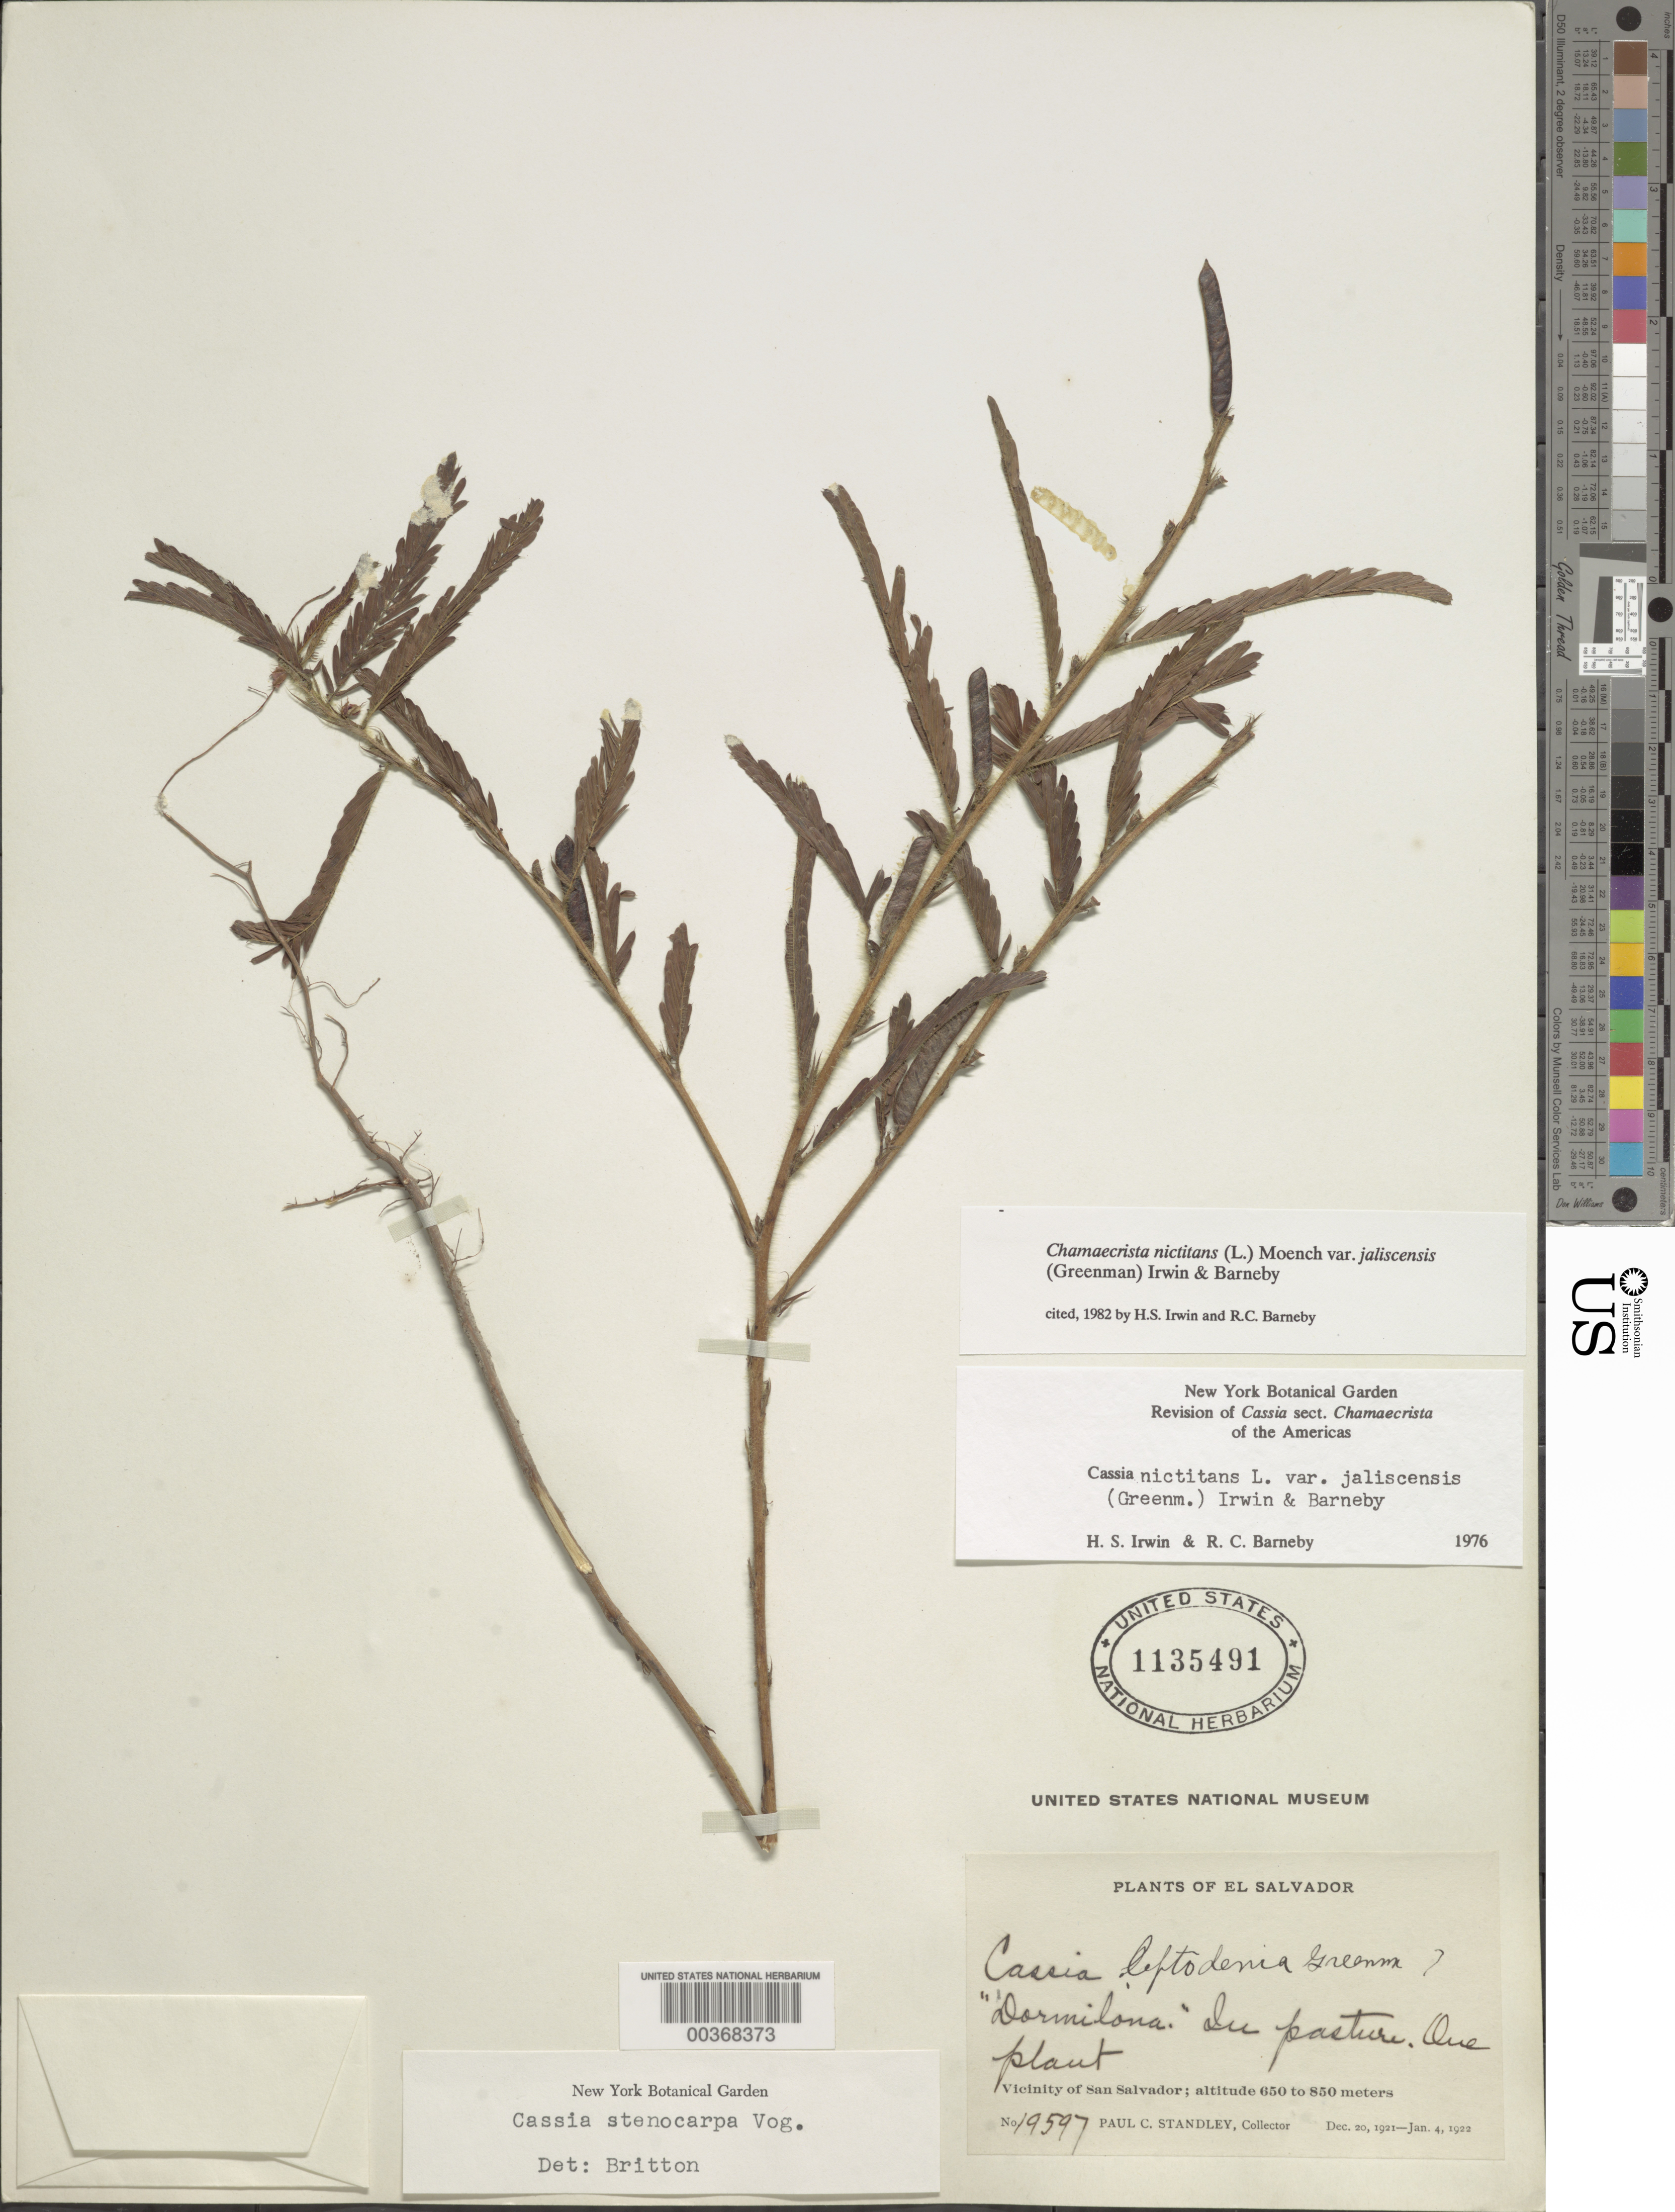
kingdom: Plantae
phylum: Tracheophyta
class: Magnoliopsida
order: Fabales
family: Fabaceae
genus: Chamaecrista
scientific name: Chamaecrista nictitans var. jaliscensis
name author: (Greenm.) H.S. Irwin & Barneby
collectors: P. C. Standley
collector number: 19597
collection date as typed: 20 Dec 1921 to 04 Jan 1922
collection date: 1921-12-20/1922-01-04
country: El Salvador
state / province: San Salvador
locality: Vicinity of san salvador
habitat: In pasture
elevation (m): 650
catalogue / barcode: US 1135491